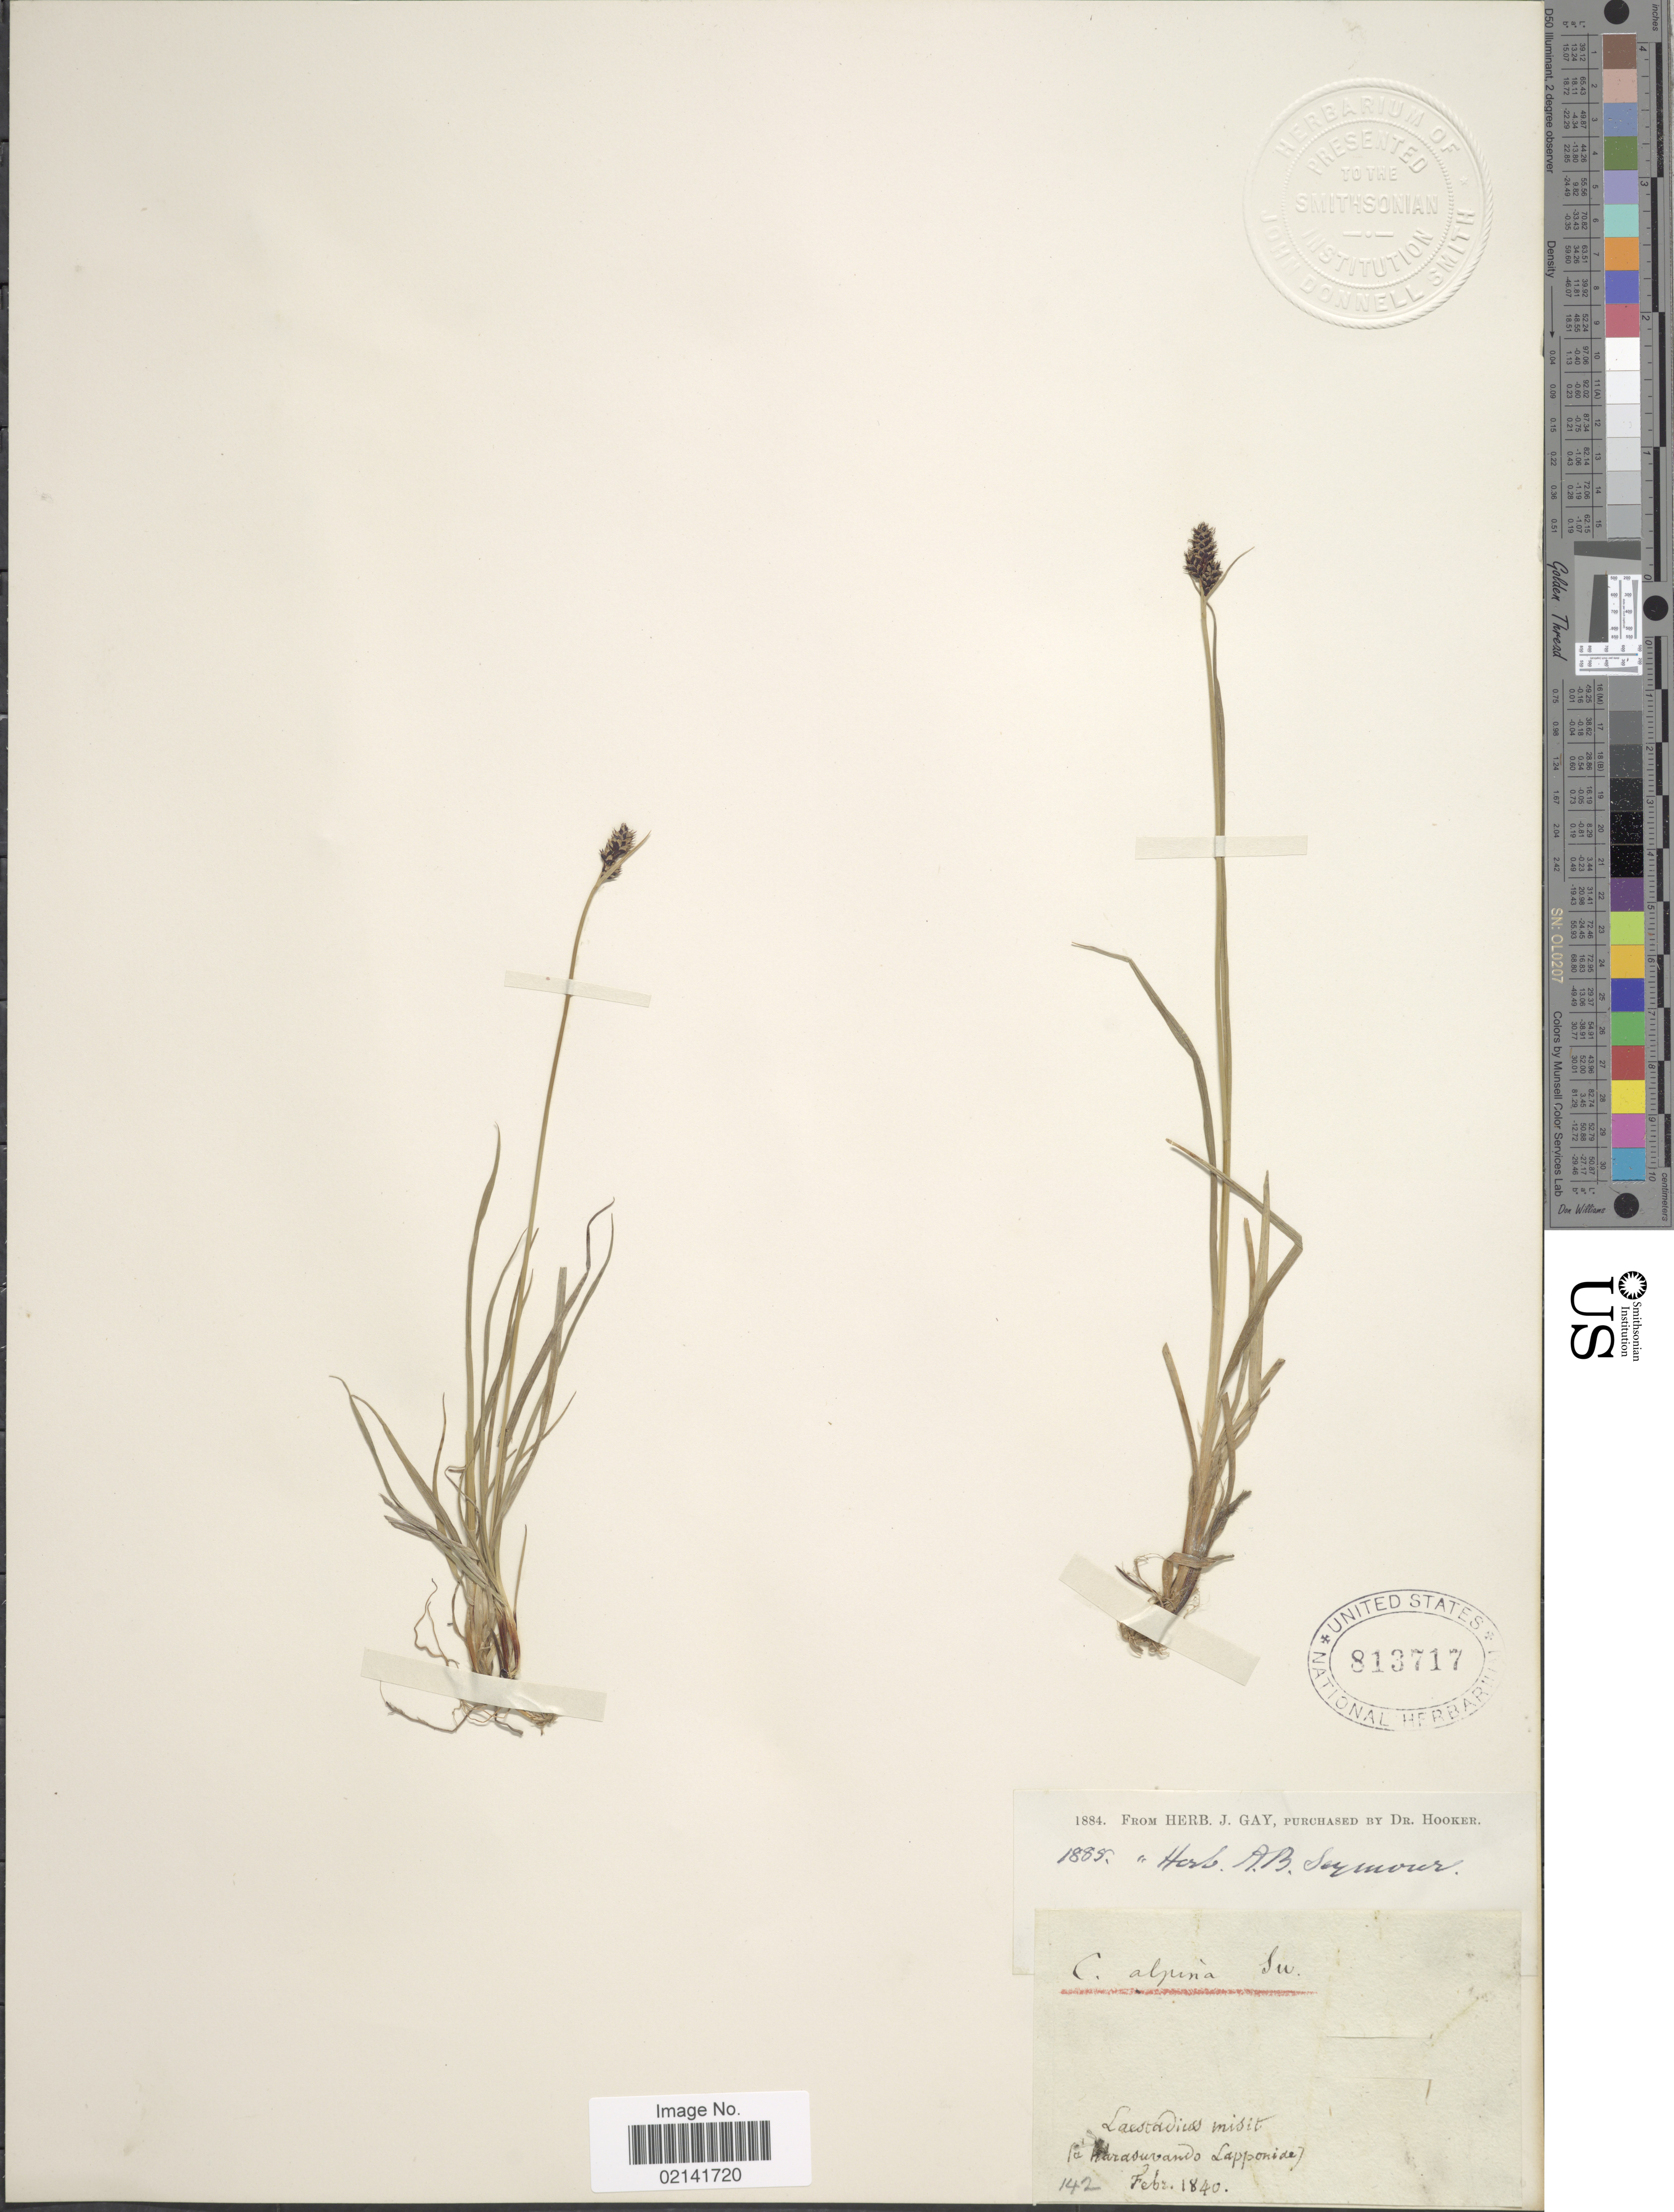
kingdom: Plantae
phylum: Tracheophyta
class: Liliopsida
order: Poales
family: Cyperaceae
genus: Carex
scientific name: Carex norvegica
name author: Retz.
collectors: Laestadius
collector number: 142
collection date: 1840-02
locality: Laetavices misit la Harasurvando Lapponidez [interpreted]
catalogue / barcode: US 813717